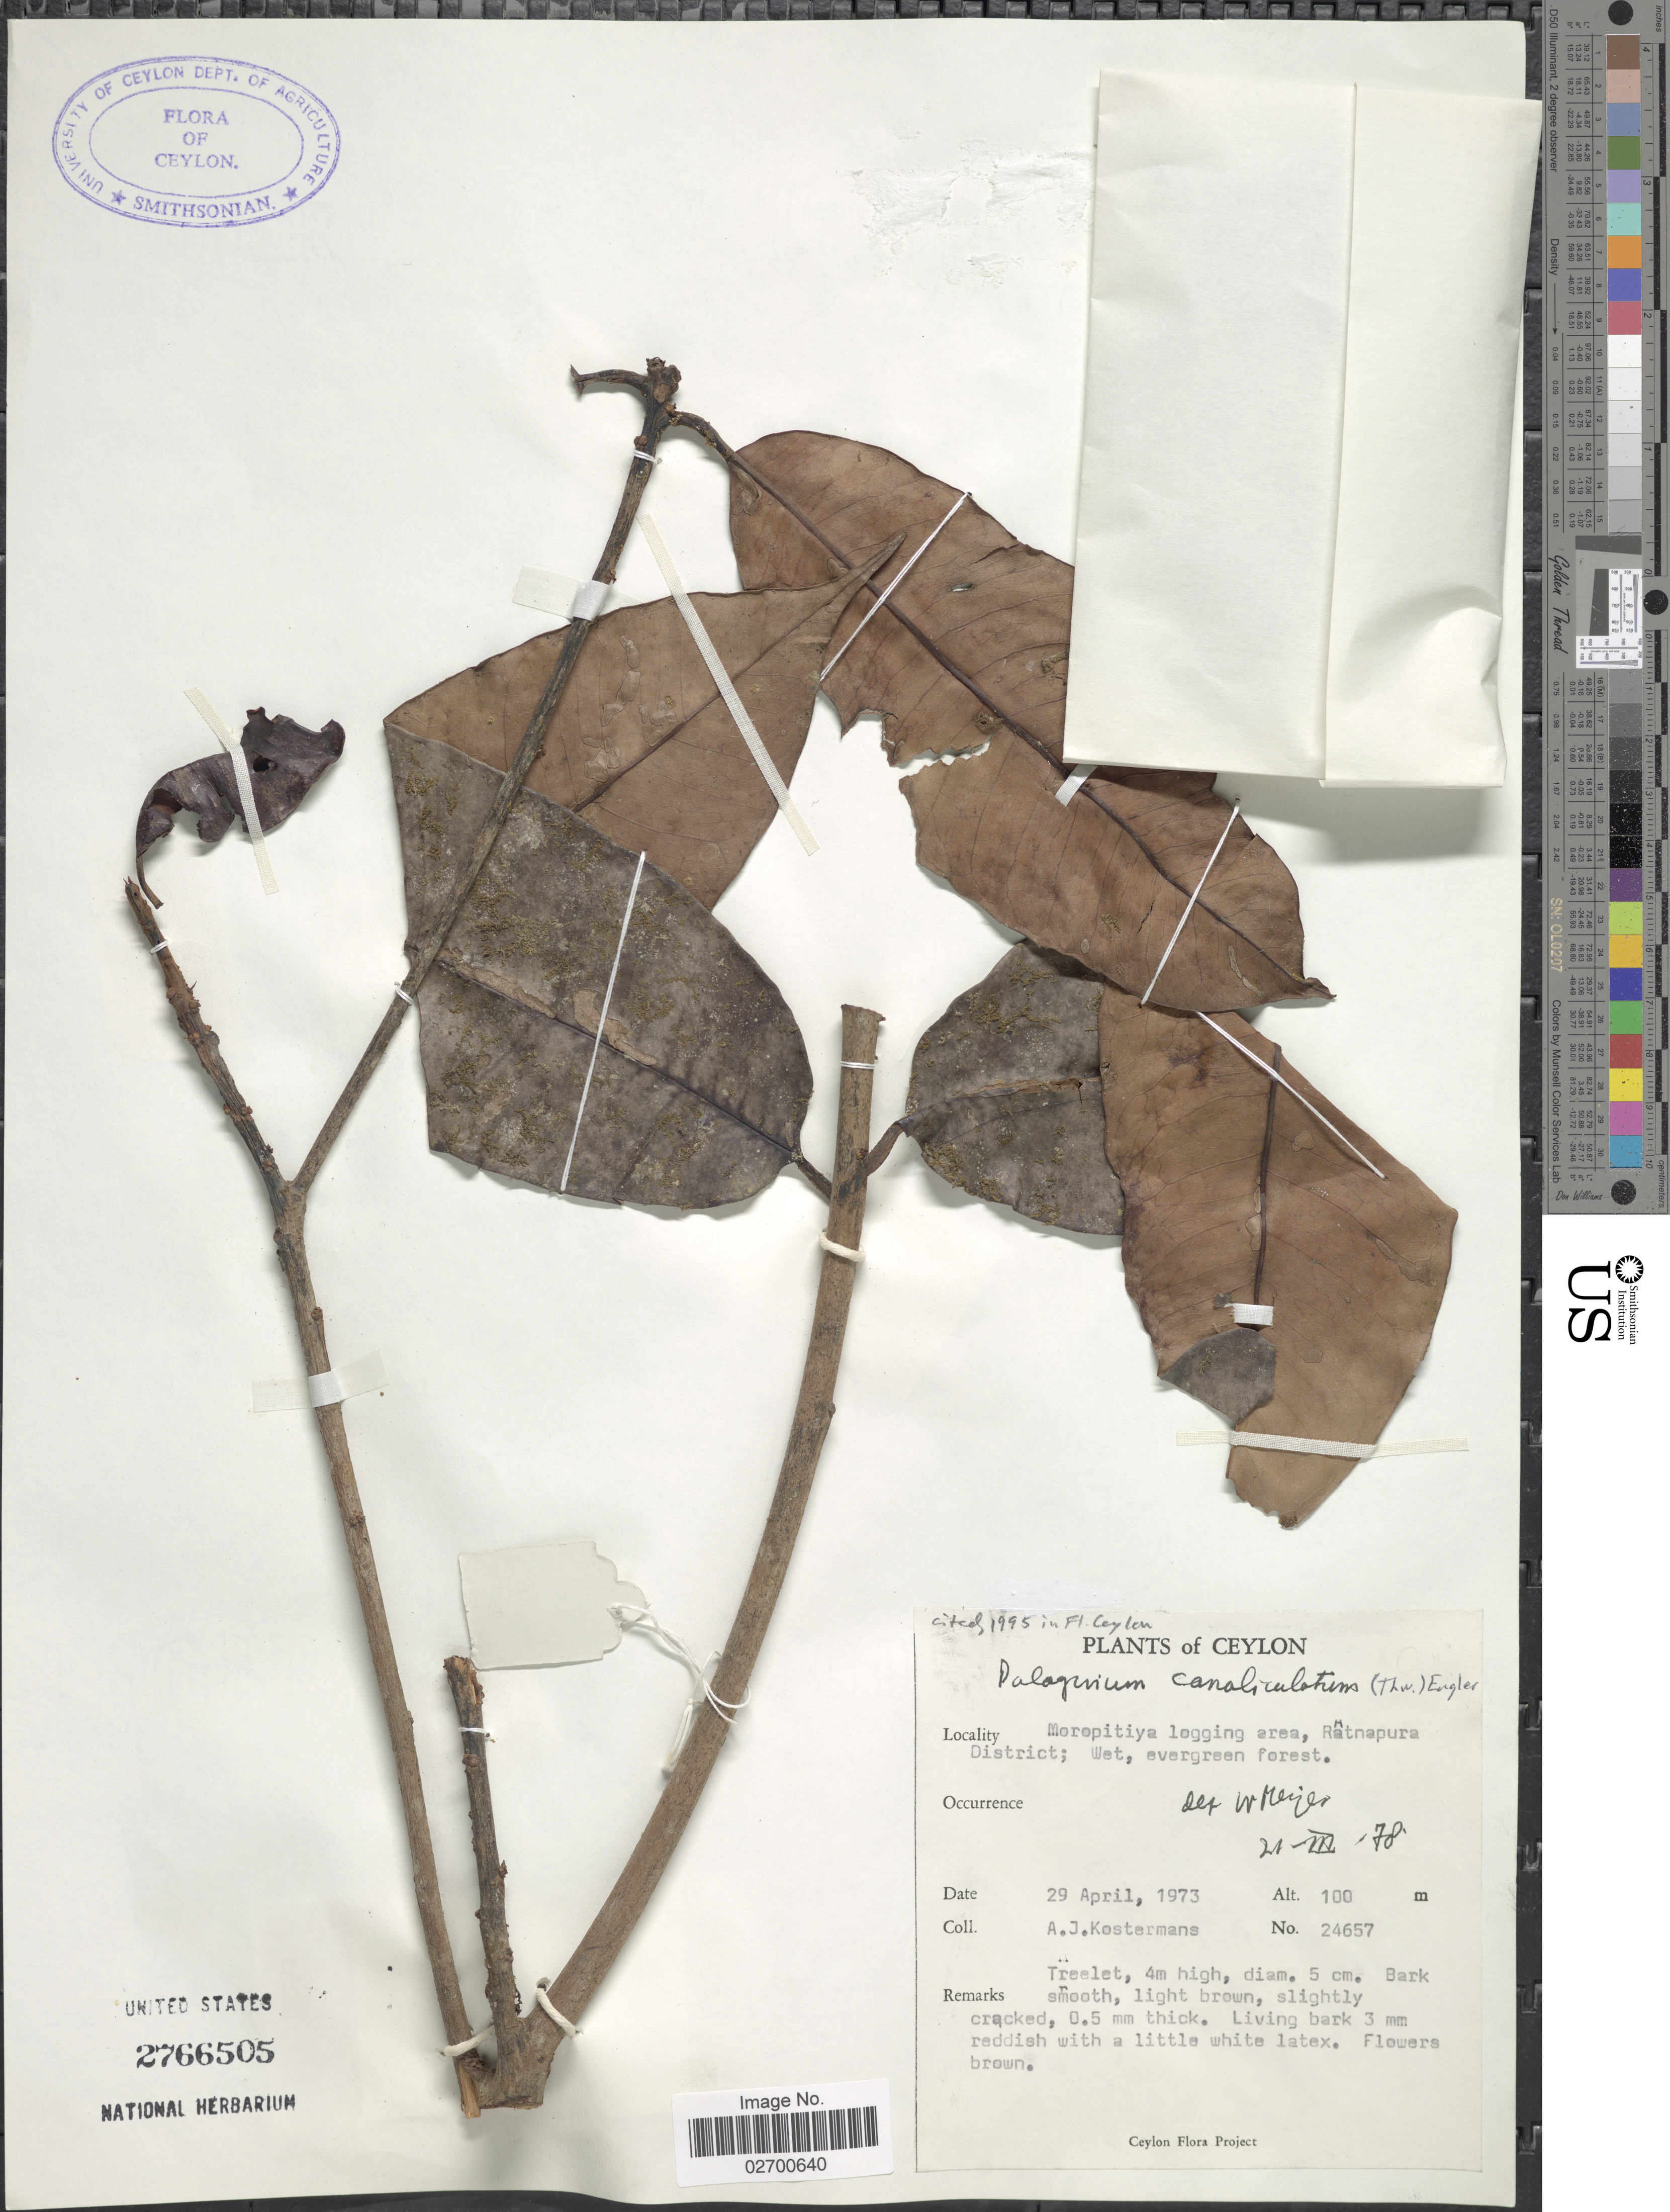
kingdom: Plantae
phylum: Tracheophyta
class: Magnoliopsida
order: Ericales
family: Sapotaceae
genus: Palaquium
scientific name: Palaquium canaliculatum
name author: (Thwaites) Engl.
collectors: A. J. G. Kostermans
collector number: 24657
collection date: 1973-04-29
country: Sri Lanka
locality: Ceylon, Moropitiya logging area, Ratnapura District; Wet, evergreen forest,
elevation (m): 100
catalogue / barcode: US 2766505